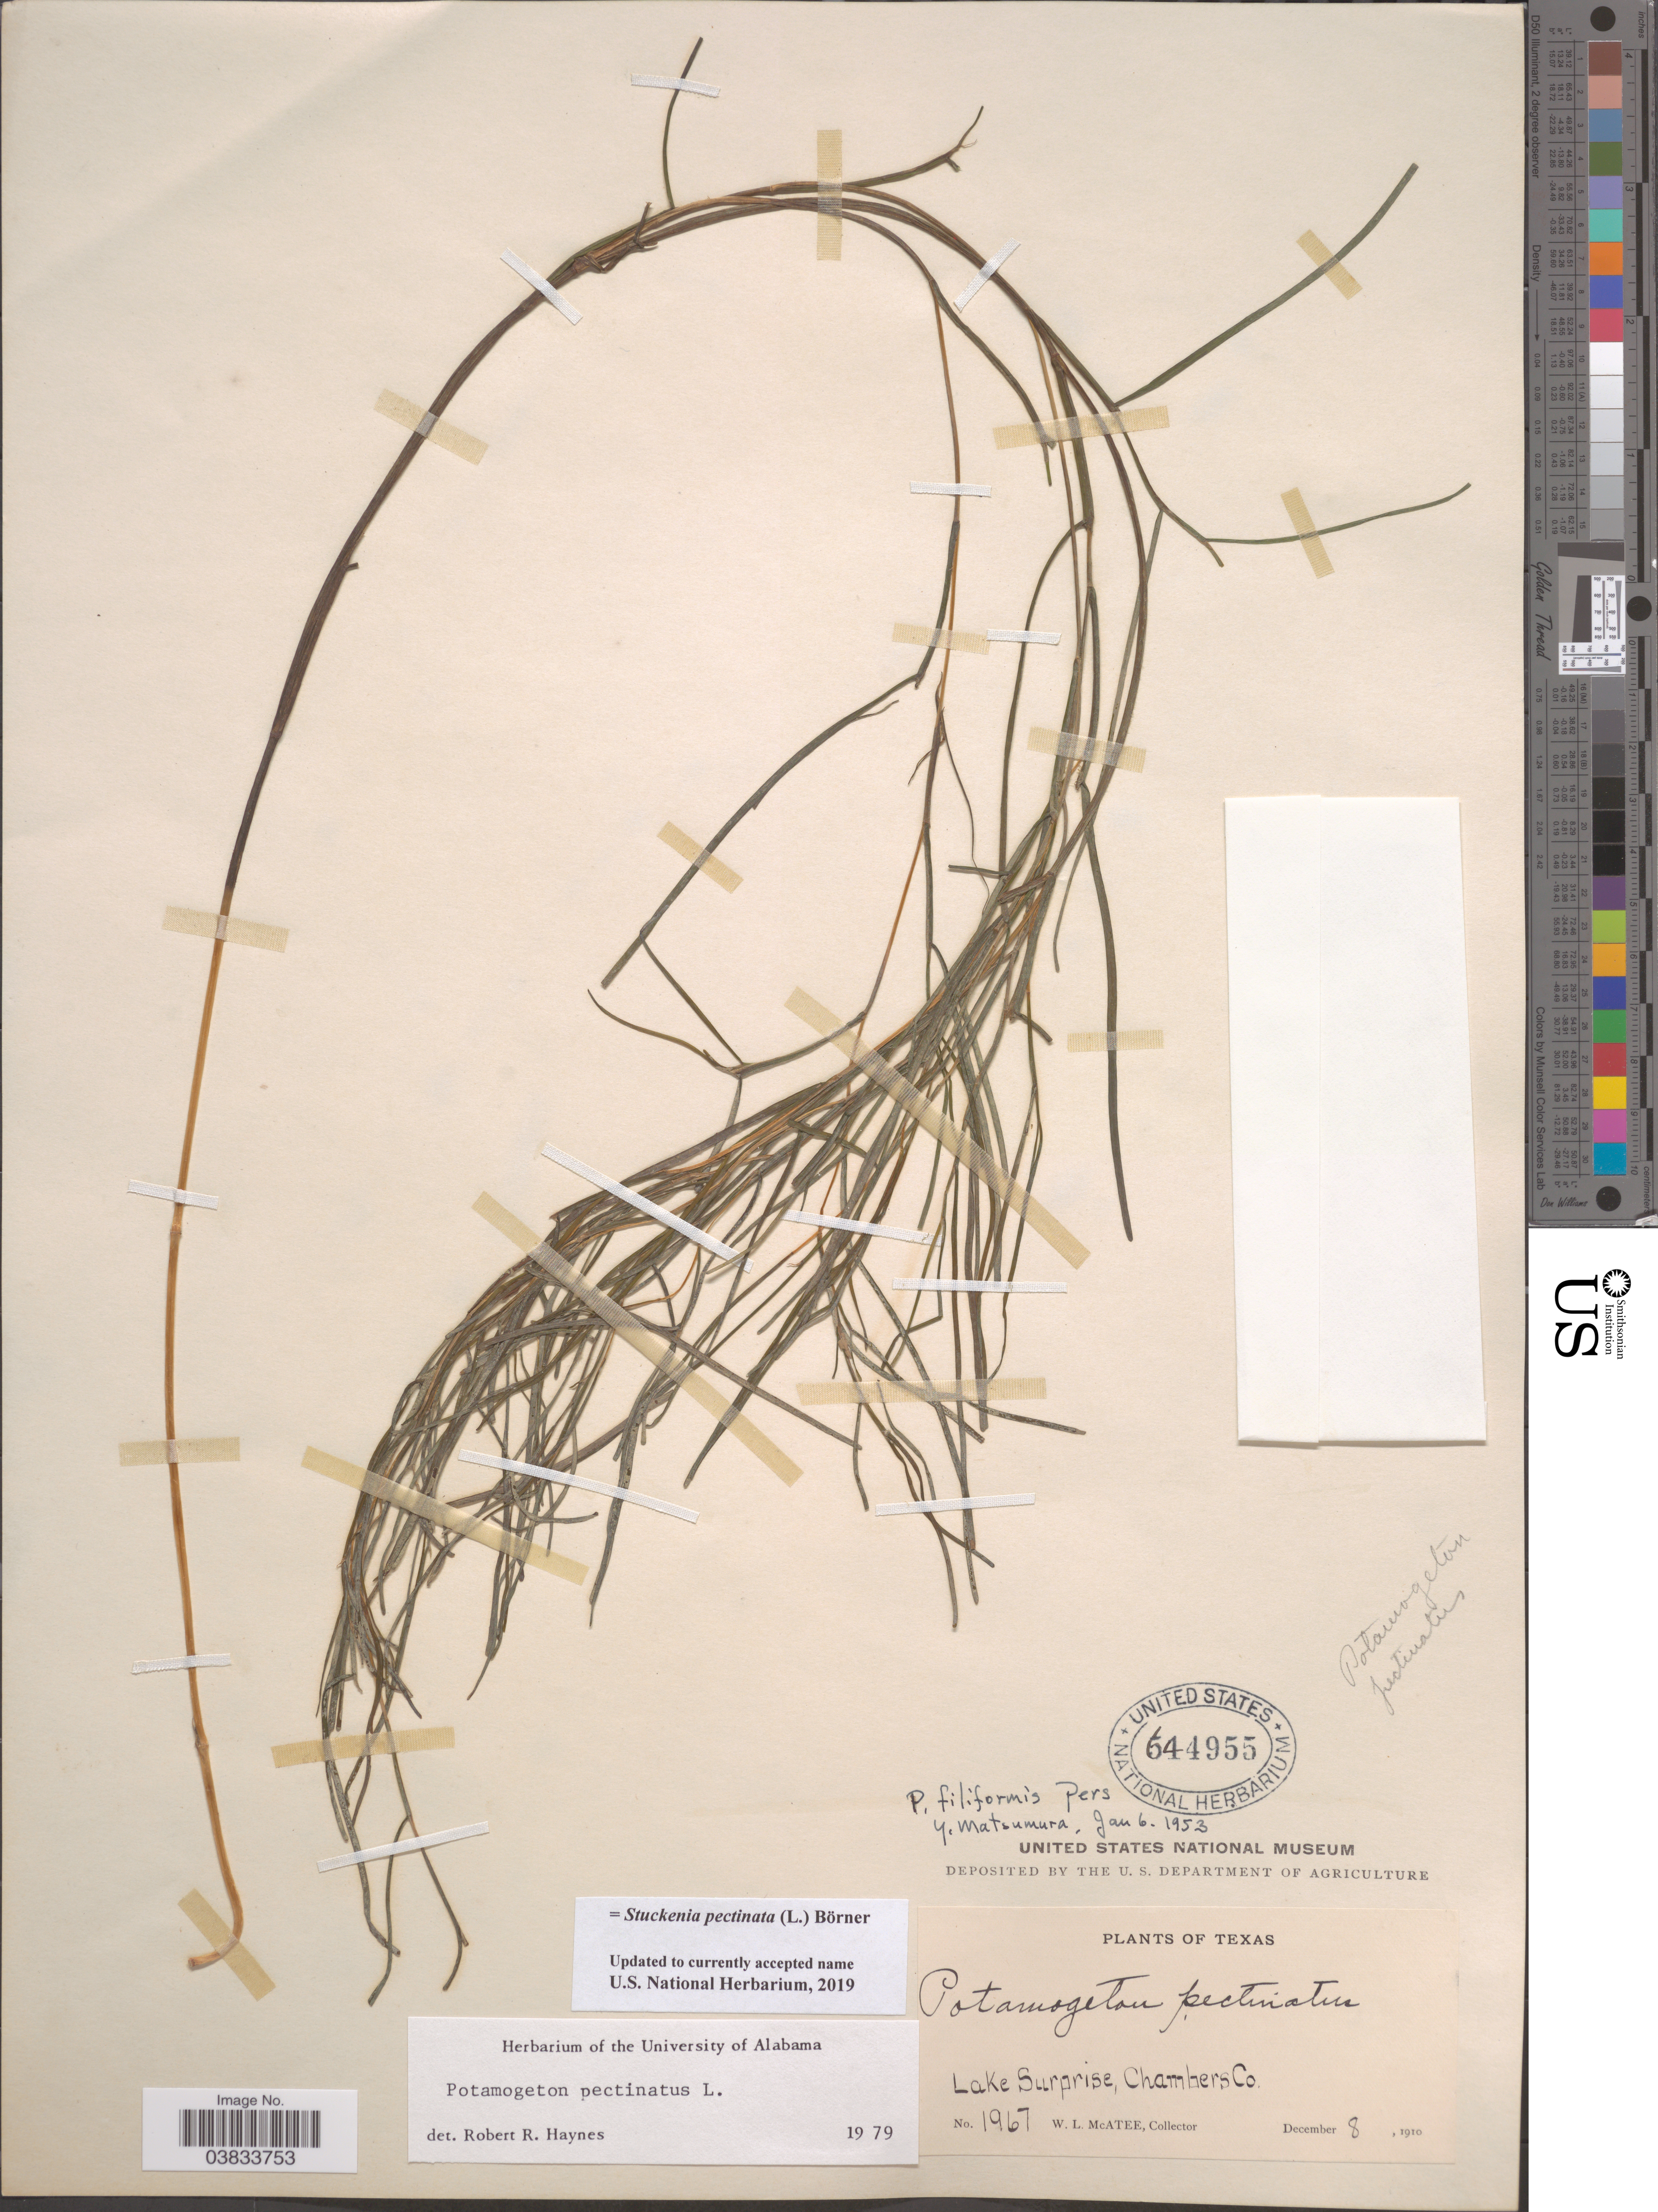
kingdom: Plantae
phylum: Tracheophyta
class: Liliopsida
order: Alismatales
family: Potamogetonaceae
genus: Stuckenia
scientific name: Stuckenia pectinata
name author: (L.) Börner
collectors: W. McAtee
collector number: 1967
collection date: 1910-12-08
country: United States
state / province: Texas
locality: Lake Surprise, Chambers Co.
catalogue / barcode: US 644955